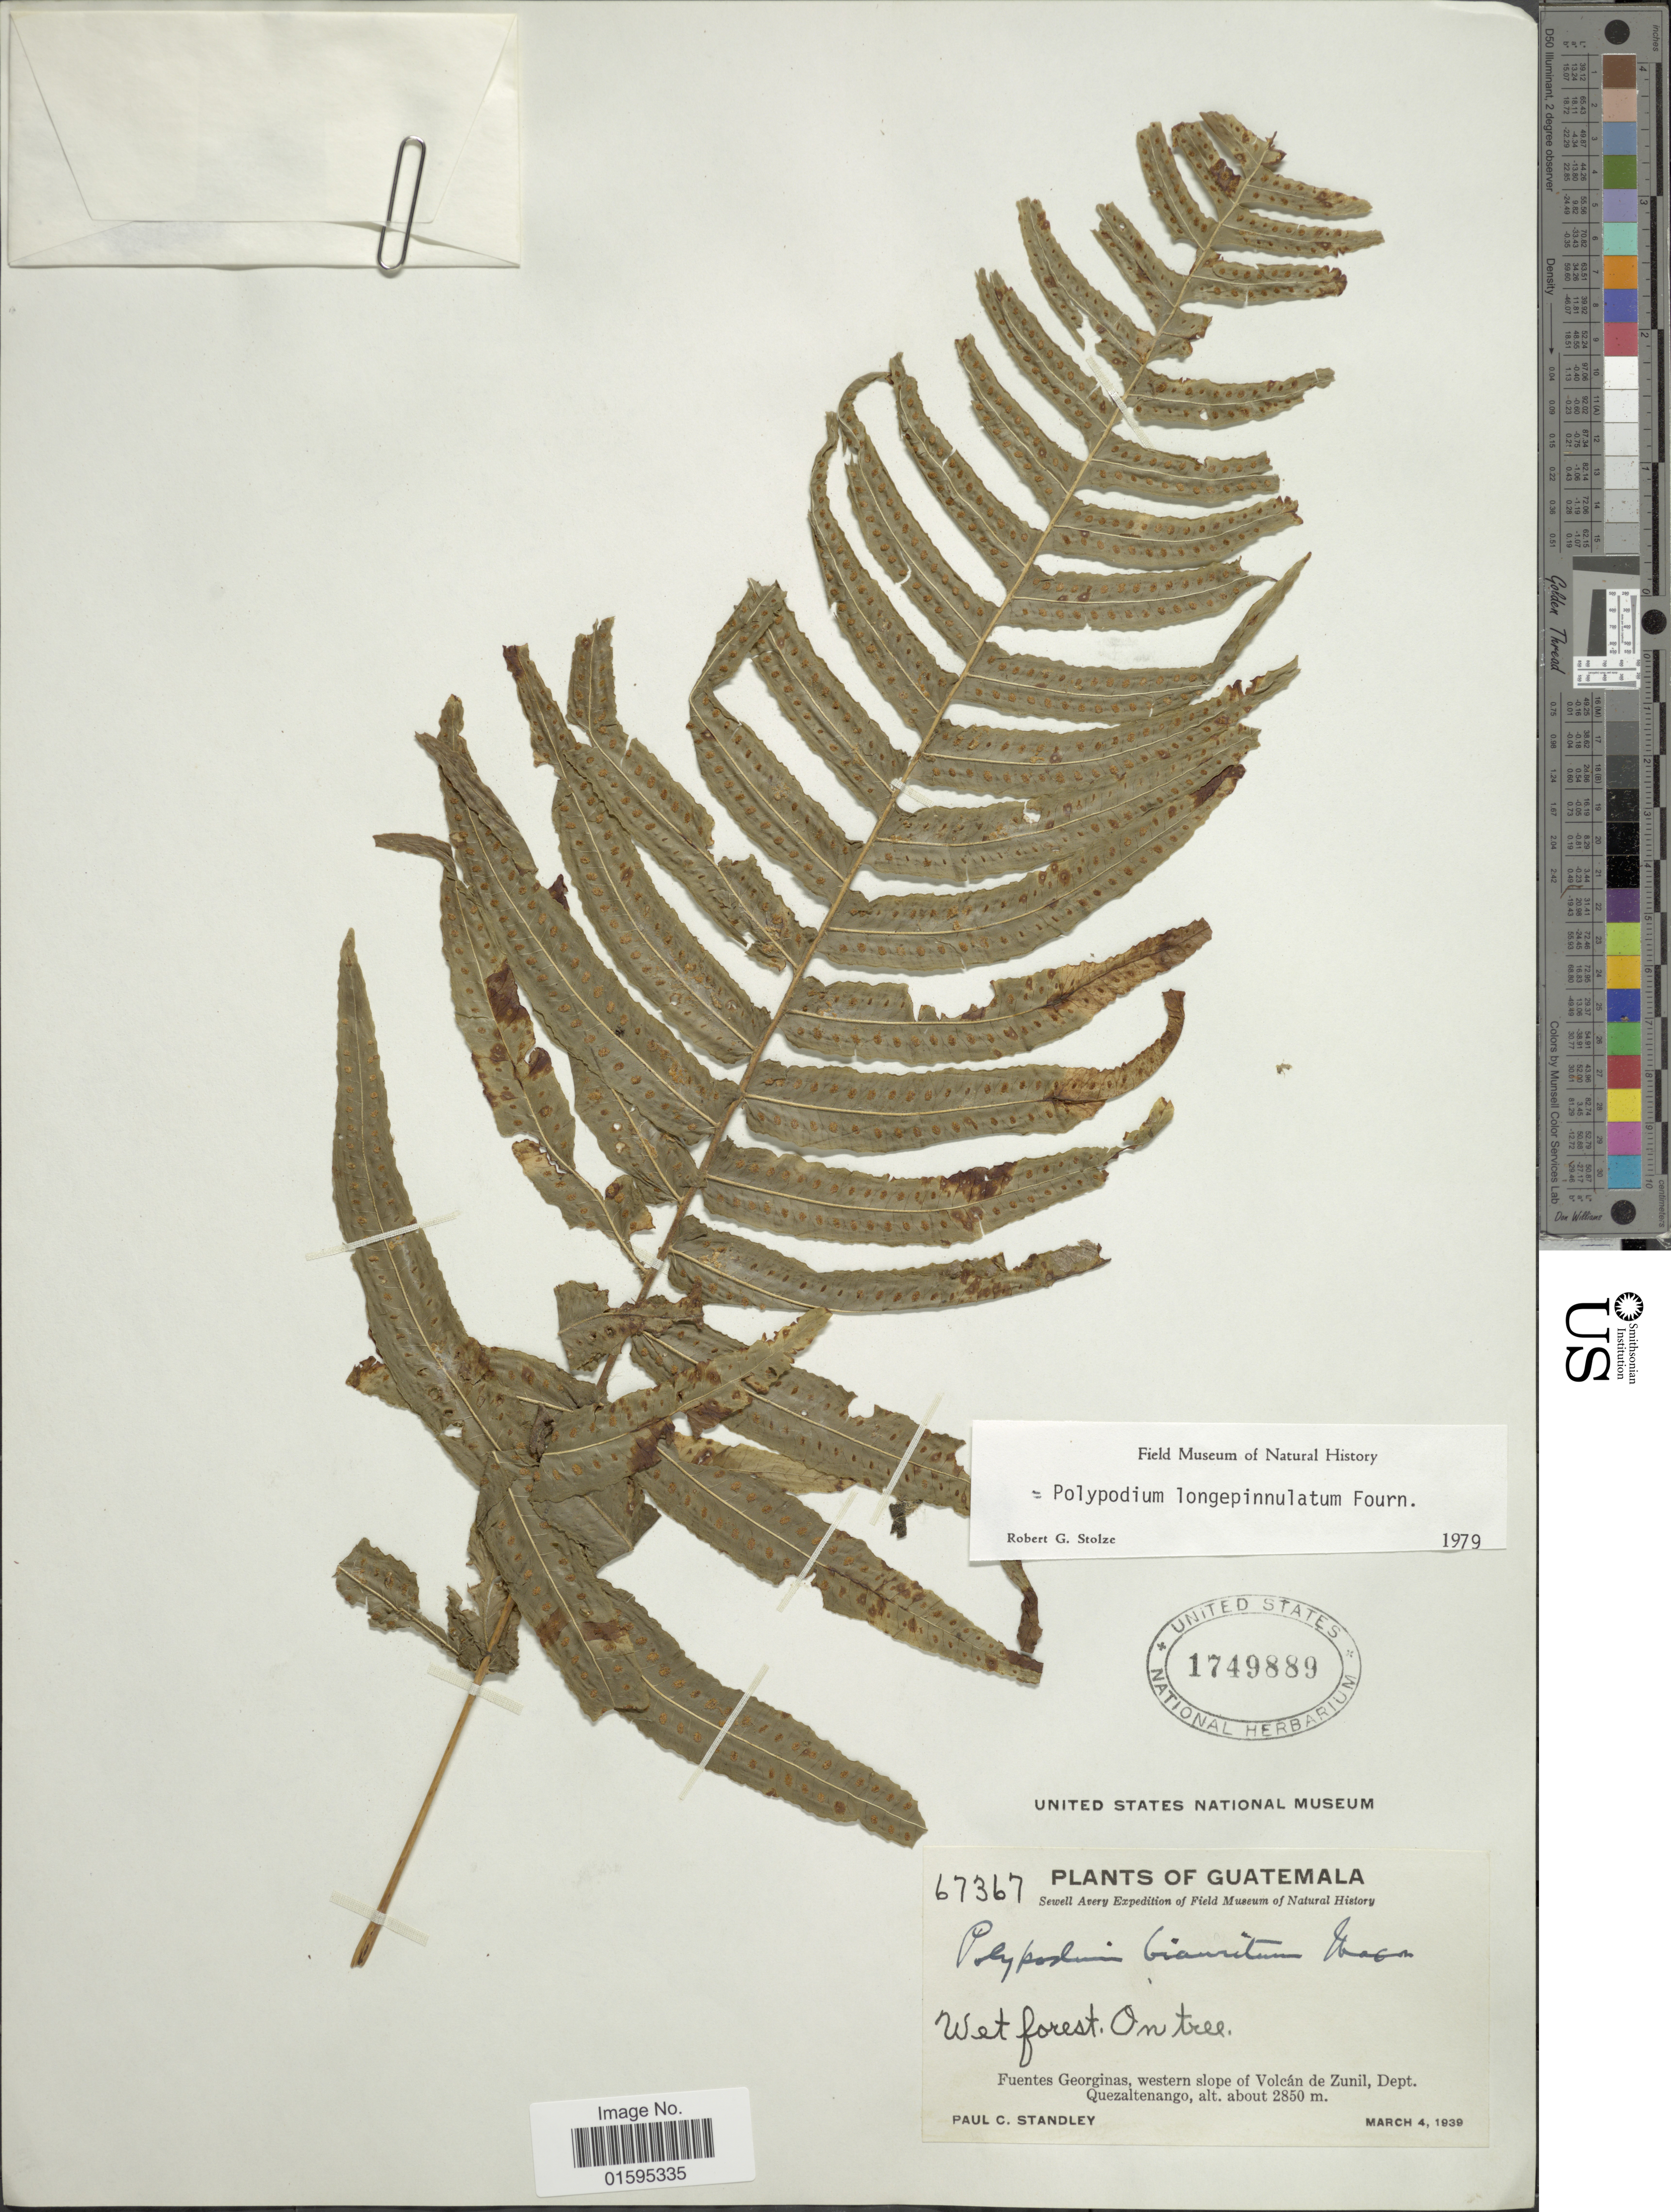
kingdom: Plantae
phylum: Tracheophyta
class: Polypodiopsida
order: Polypodiales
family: Polypodiaceae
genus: Polypodium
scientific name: Polypodium longepinnulatum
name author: E. Fourn.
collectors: P. C. Standley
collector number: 67367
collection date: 1939-03-04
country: Guatemala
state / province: Quetzaltenango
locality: Fuentes Georginas, western slope of Volcán de Zunil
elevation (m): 2850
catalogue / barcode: US 1749889